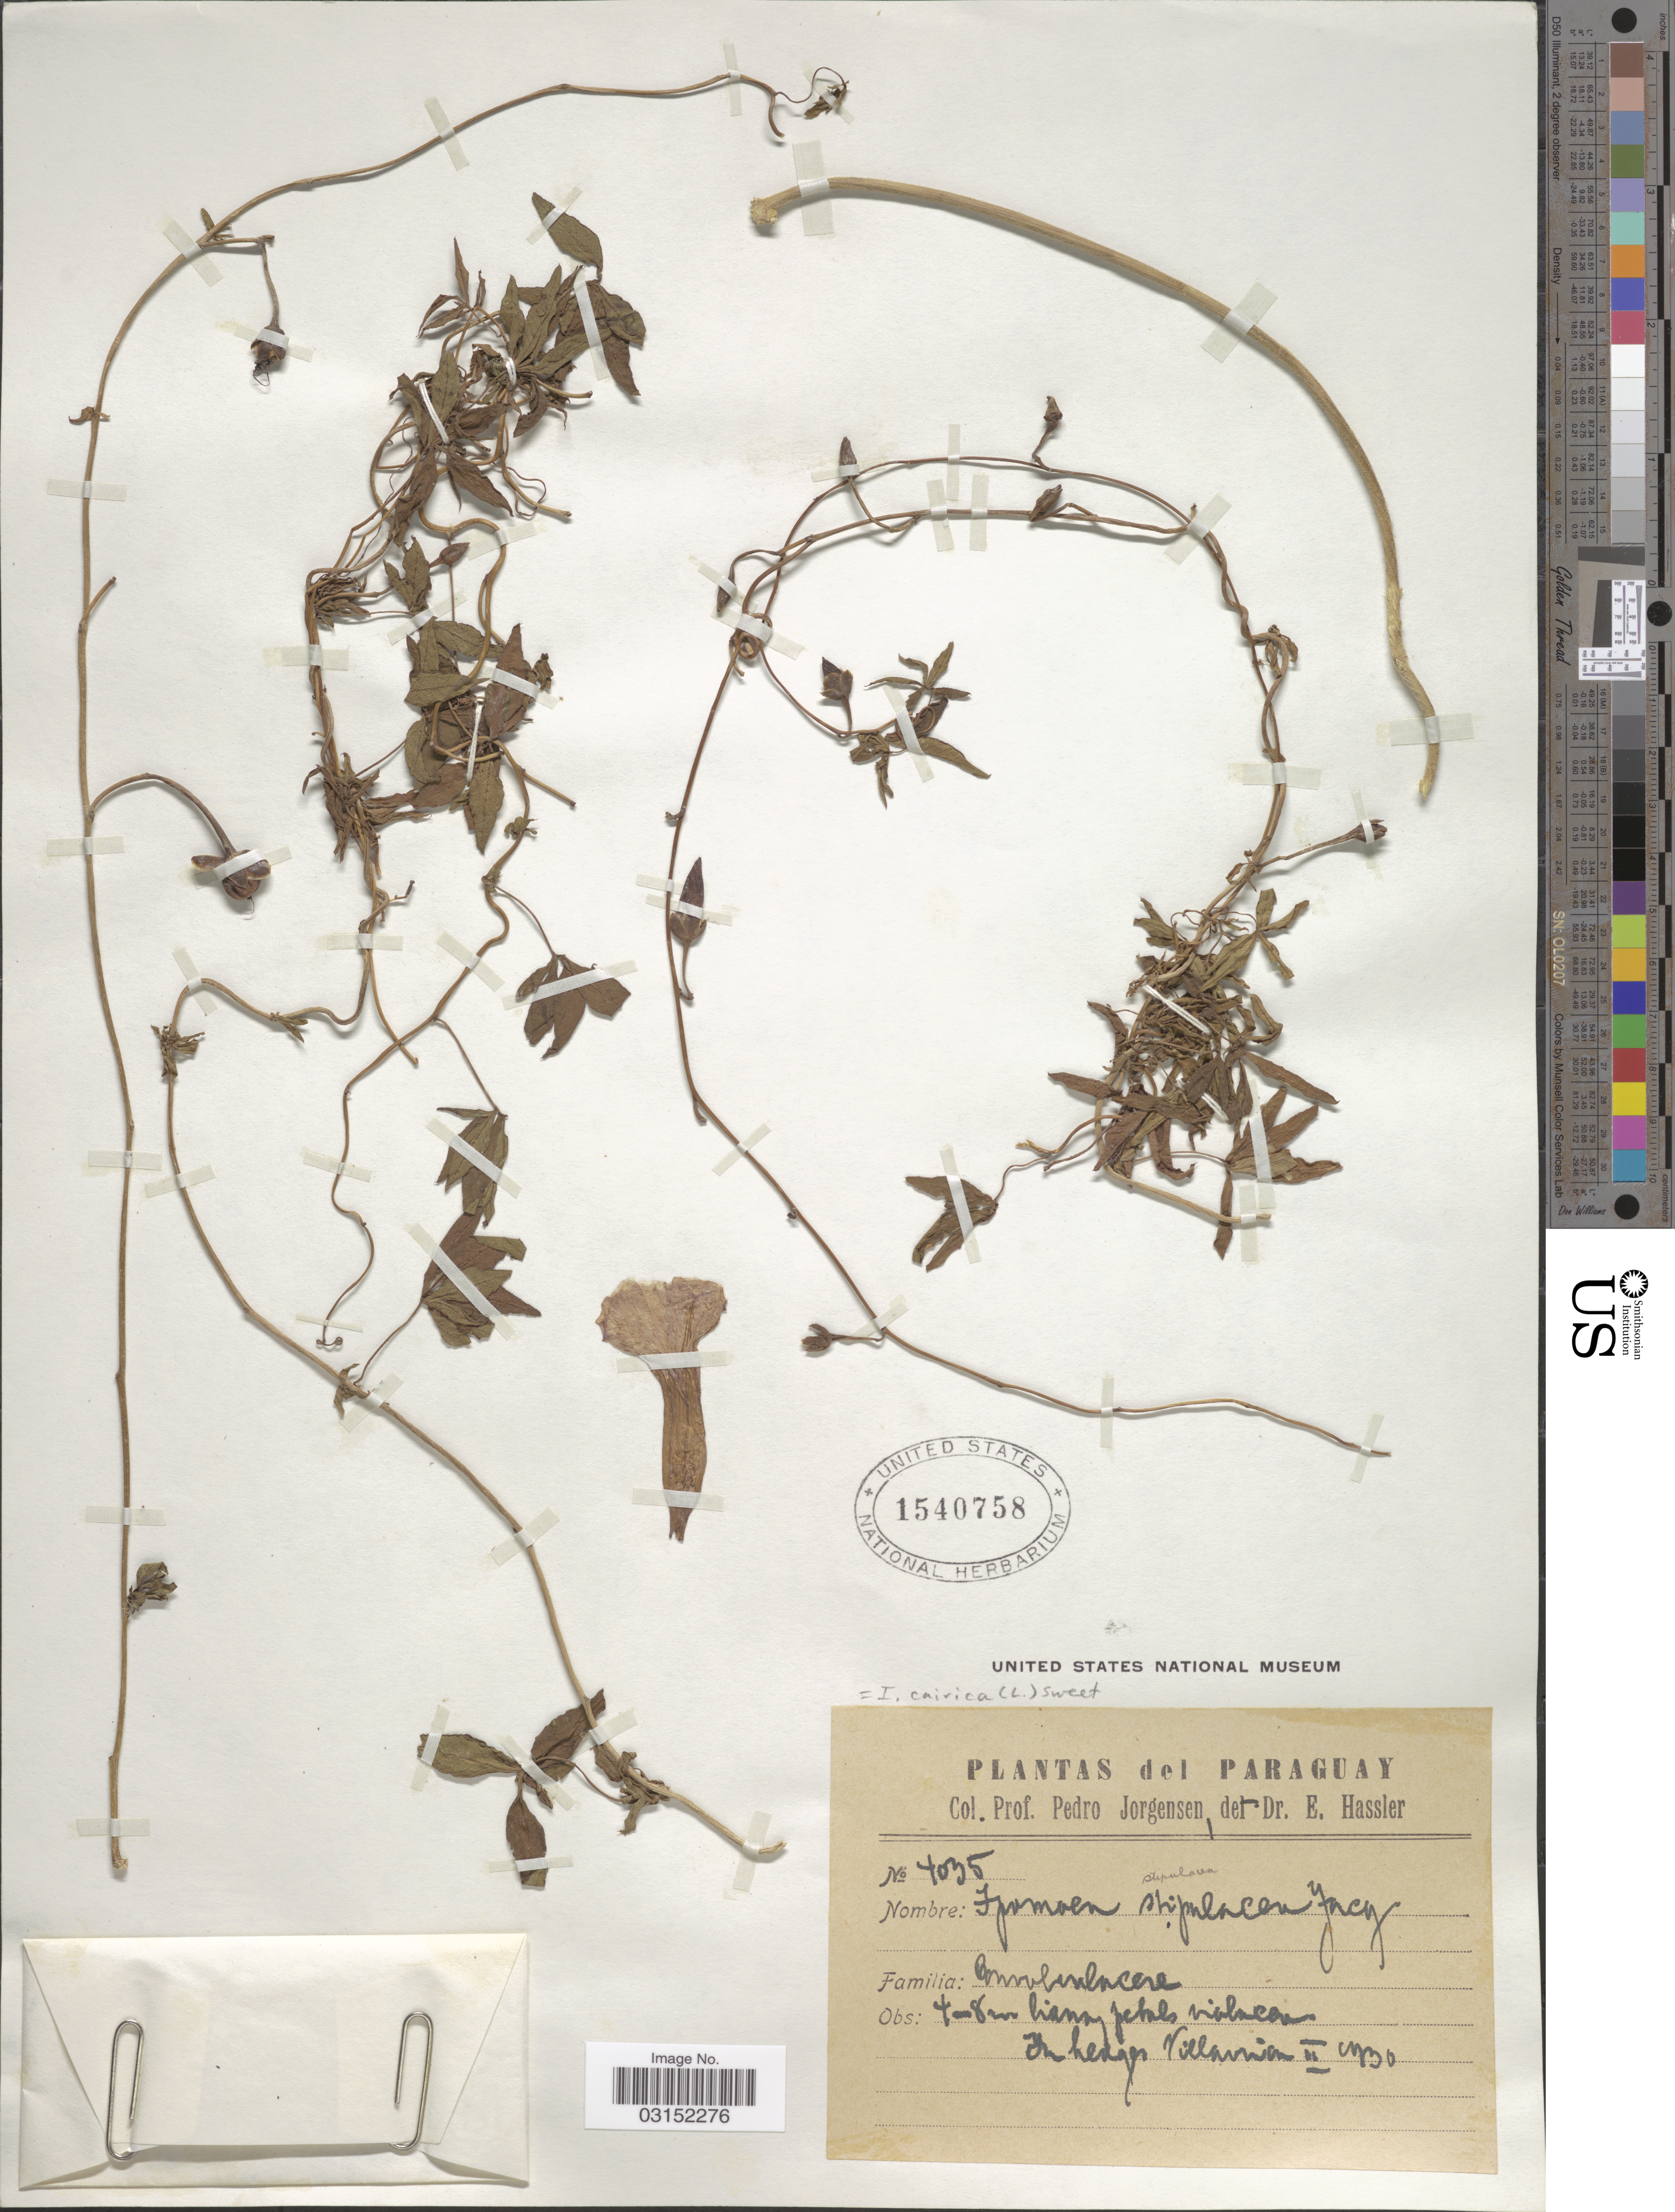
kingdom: Plantae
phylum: Tracheophyta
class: Magnoliopsida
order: Solanales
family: Convolvulaceae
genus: Ipomoea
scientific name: Ipomoea cairica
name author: (L.) Sweet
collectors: P. Jörgensen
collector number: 4035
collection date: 1930-02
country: Paraguay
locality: In hedges Villarrica.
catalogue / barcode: US 1540758